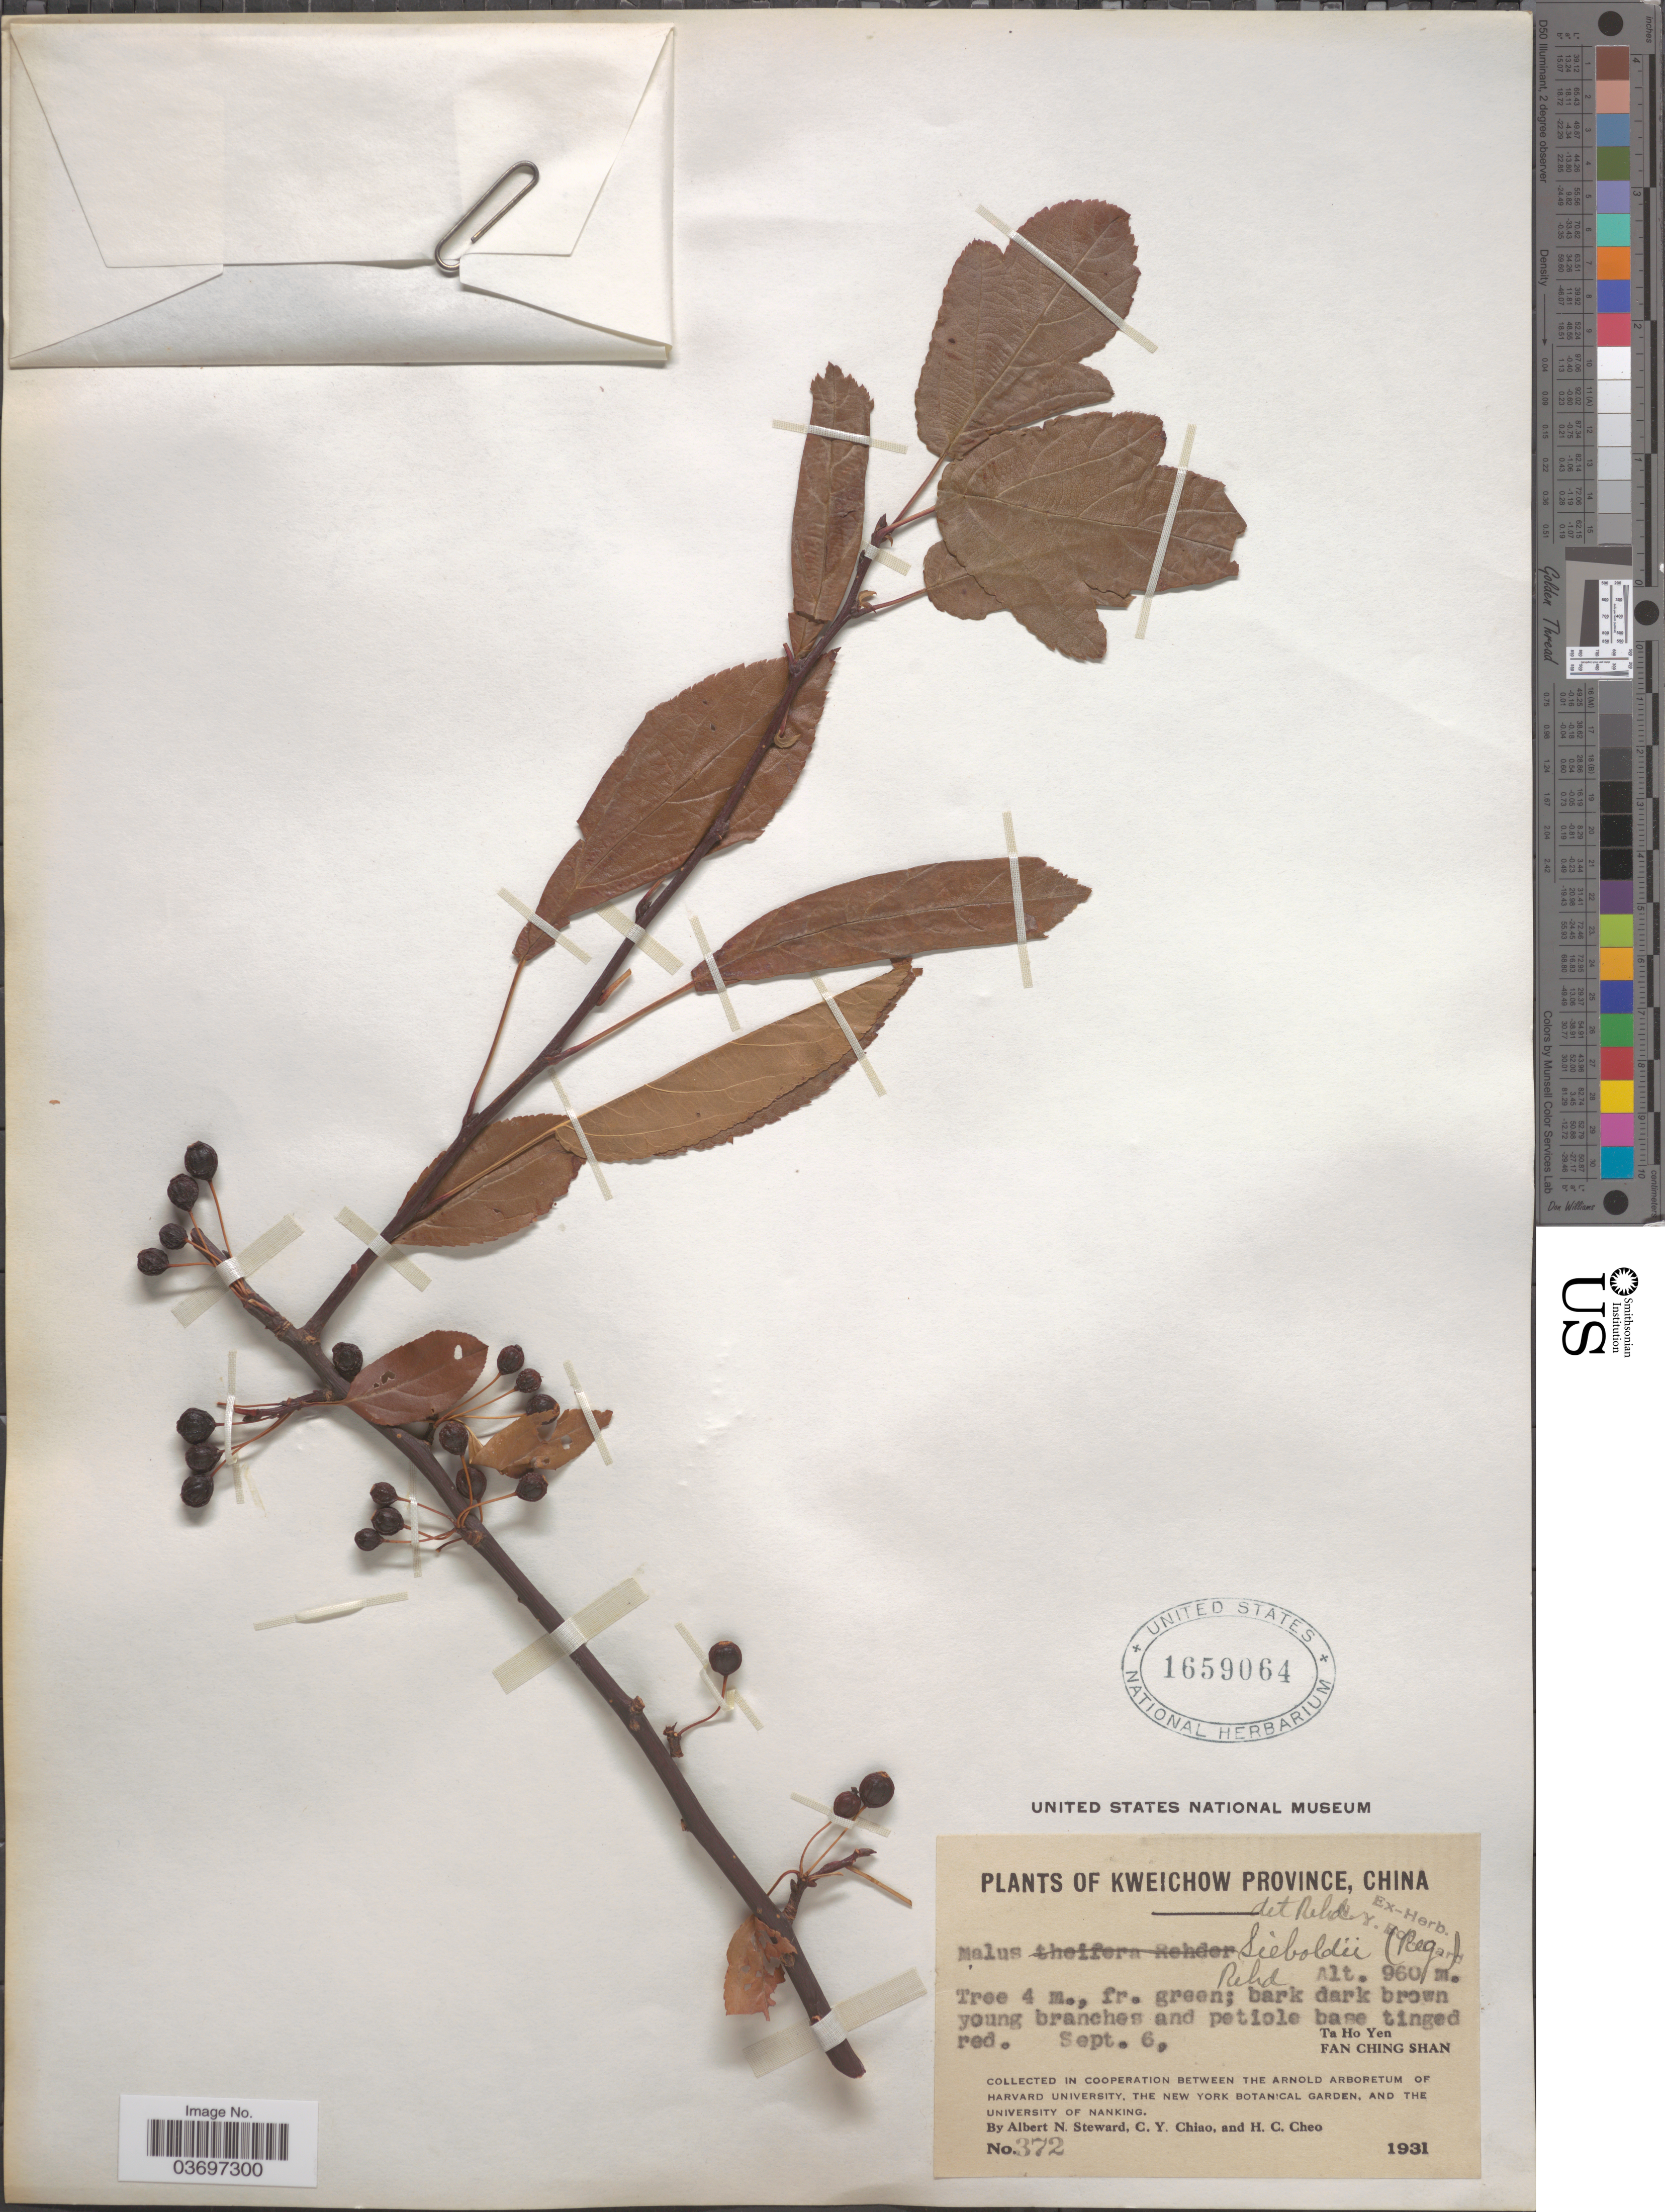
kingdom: Plantae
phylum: Tracheophyta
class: Magnoliopsida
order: Rosales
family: Rosaceae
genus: Malus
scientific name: Malus sieboldii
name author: Rehder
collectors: A. N. Steward, C. Y. Chiao & H. Cheo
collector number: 372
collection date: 1931-09-06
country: China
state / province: Guizhou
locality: Kweichow Province. Ta Ho Yen. Fan Ching Shan.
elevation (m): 960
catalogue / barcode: US 1659064